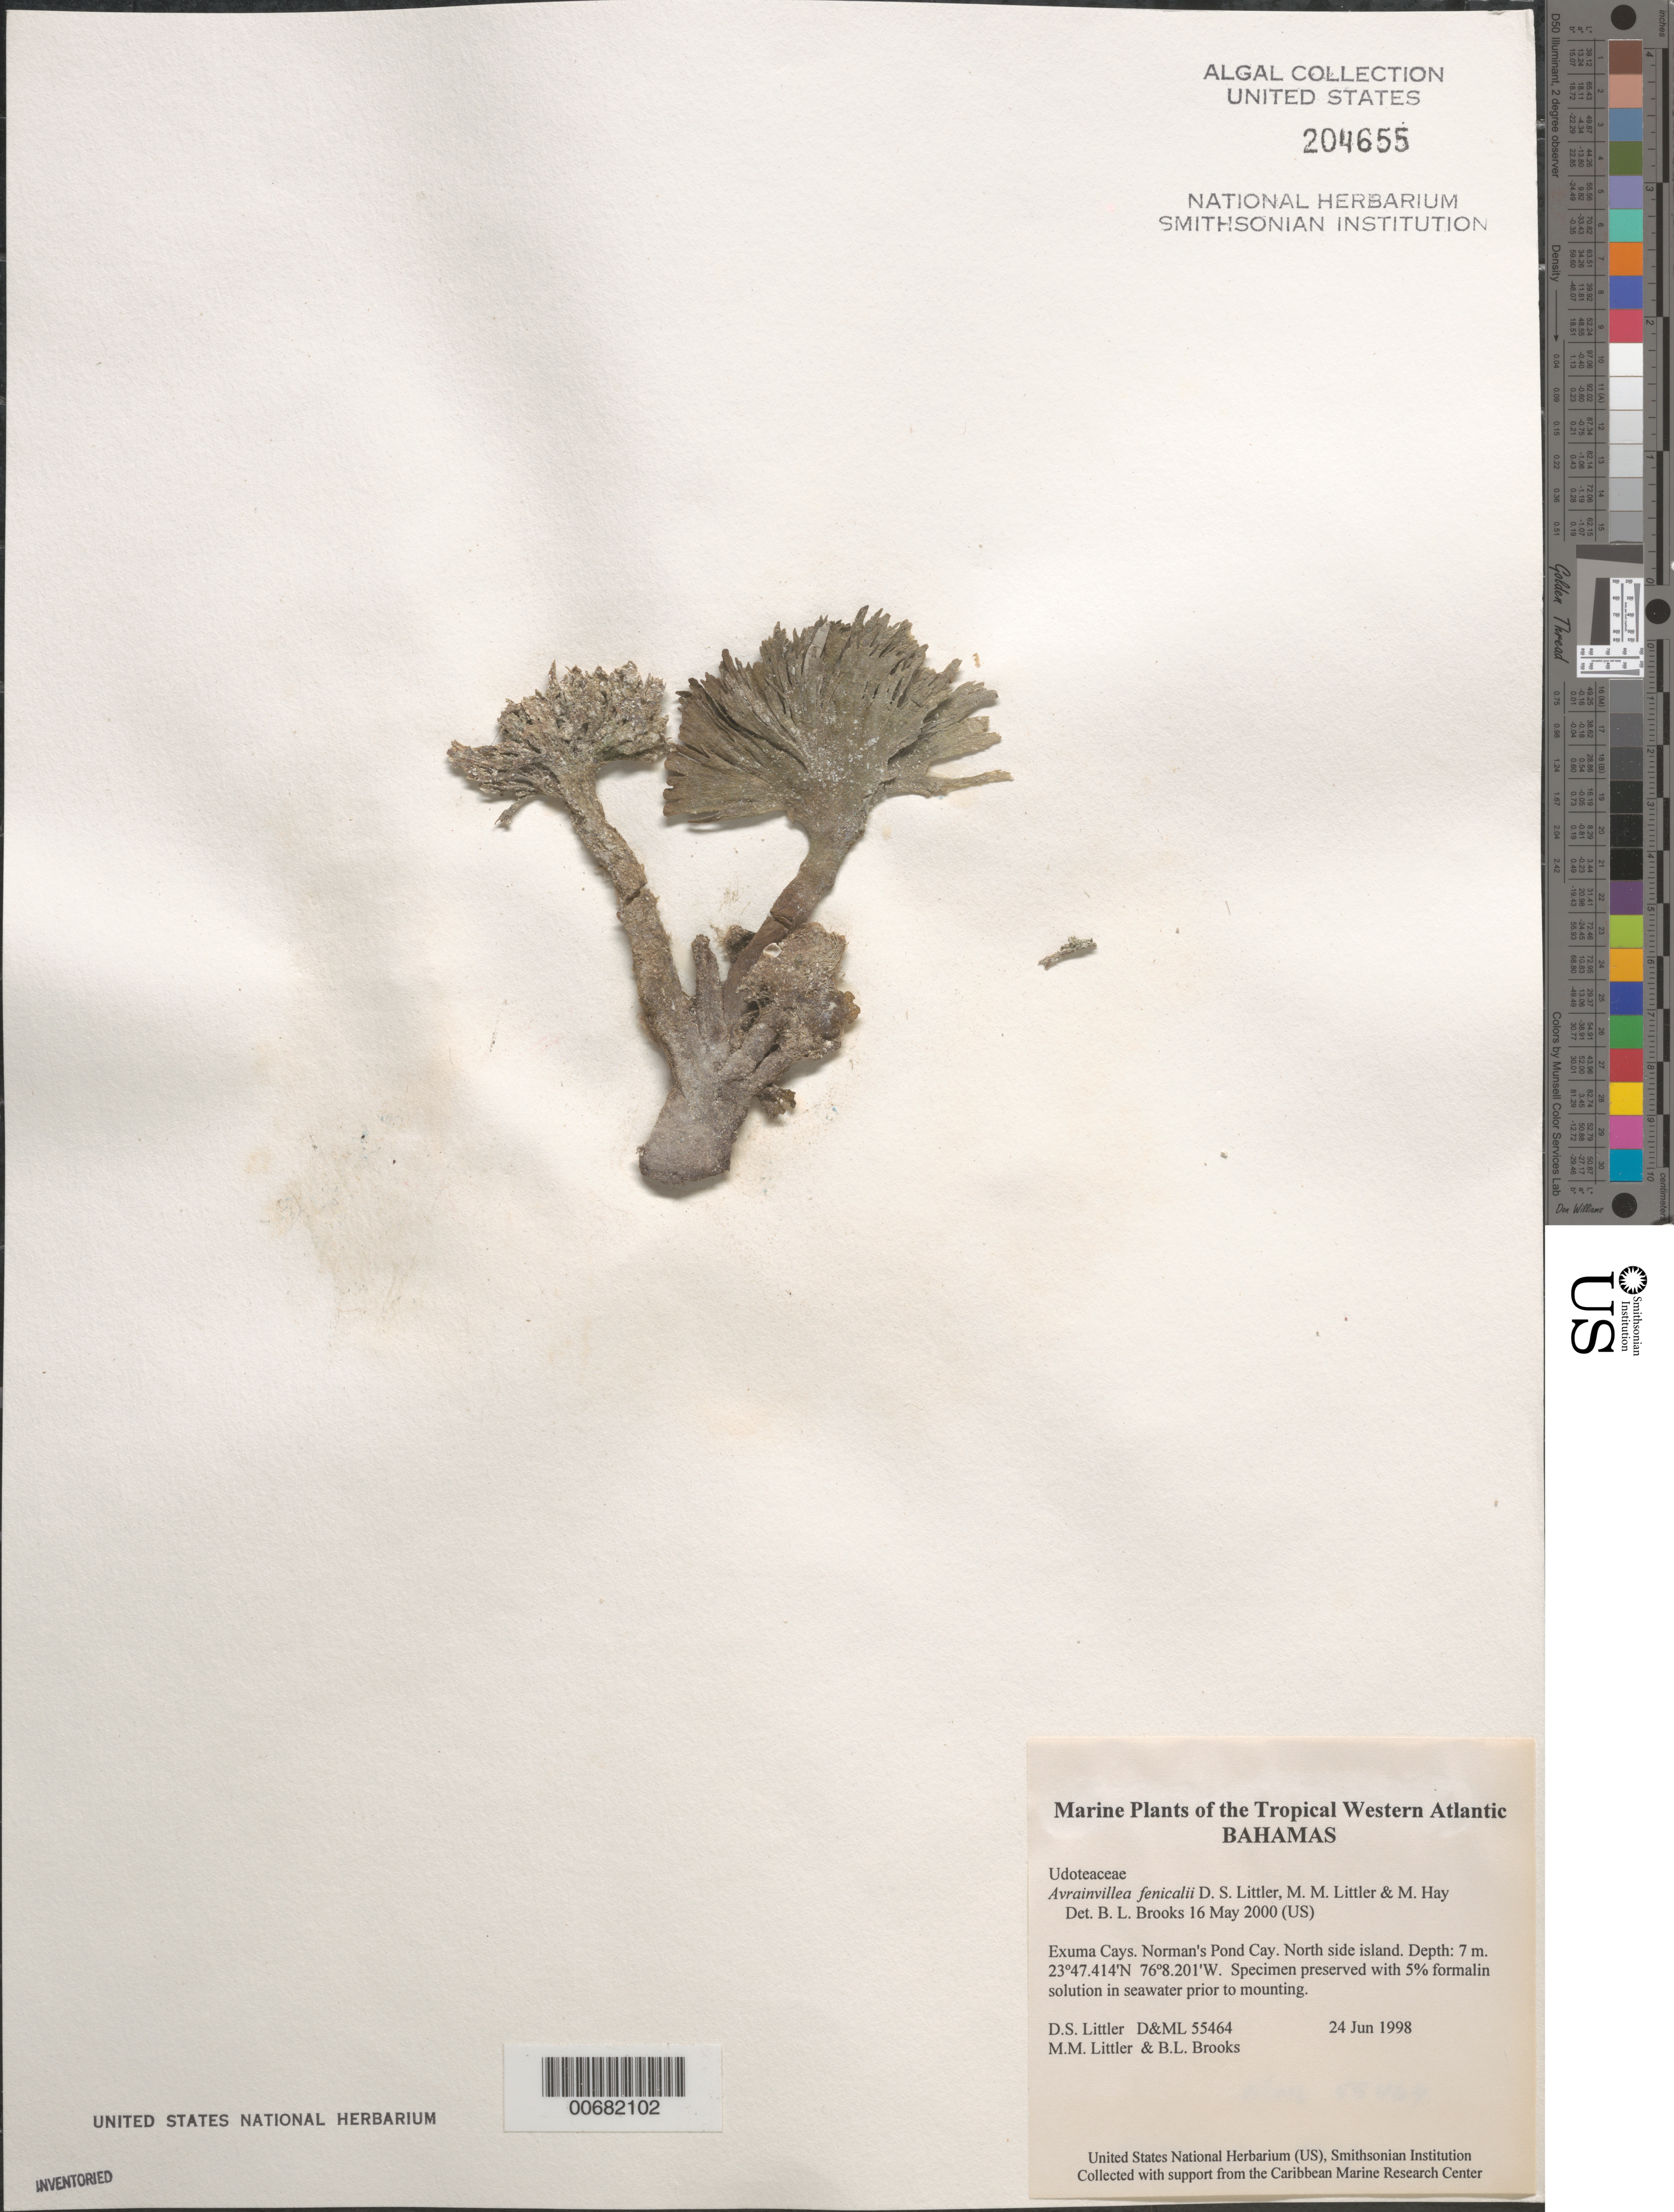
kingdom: Plantae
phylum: Chlorophyta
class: Ulvophyceae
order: Bryopsidales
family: Dichotomosiphonaceae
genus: Avrainvillea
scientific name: Avrainvillea fenicalii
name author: D.S. Littler et al. in D.S. Littler & Littler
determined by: Brooks, B. L., (BOT), Smithsonian Institution - National Museum of Natural History (UNITED STATES)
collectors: D. S. Littler, M. M. Littler & B. Brooks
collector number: D&ML 55464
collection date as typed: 24 Jun 1998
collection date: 1998-06-24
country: Bahamas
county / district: Exuma District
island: Norman's Pond Cay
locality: North side of island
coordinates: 23 47.414' N, 76 8.201' W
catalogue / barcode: US 204655